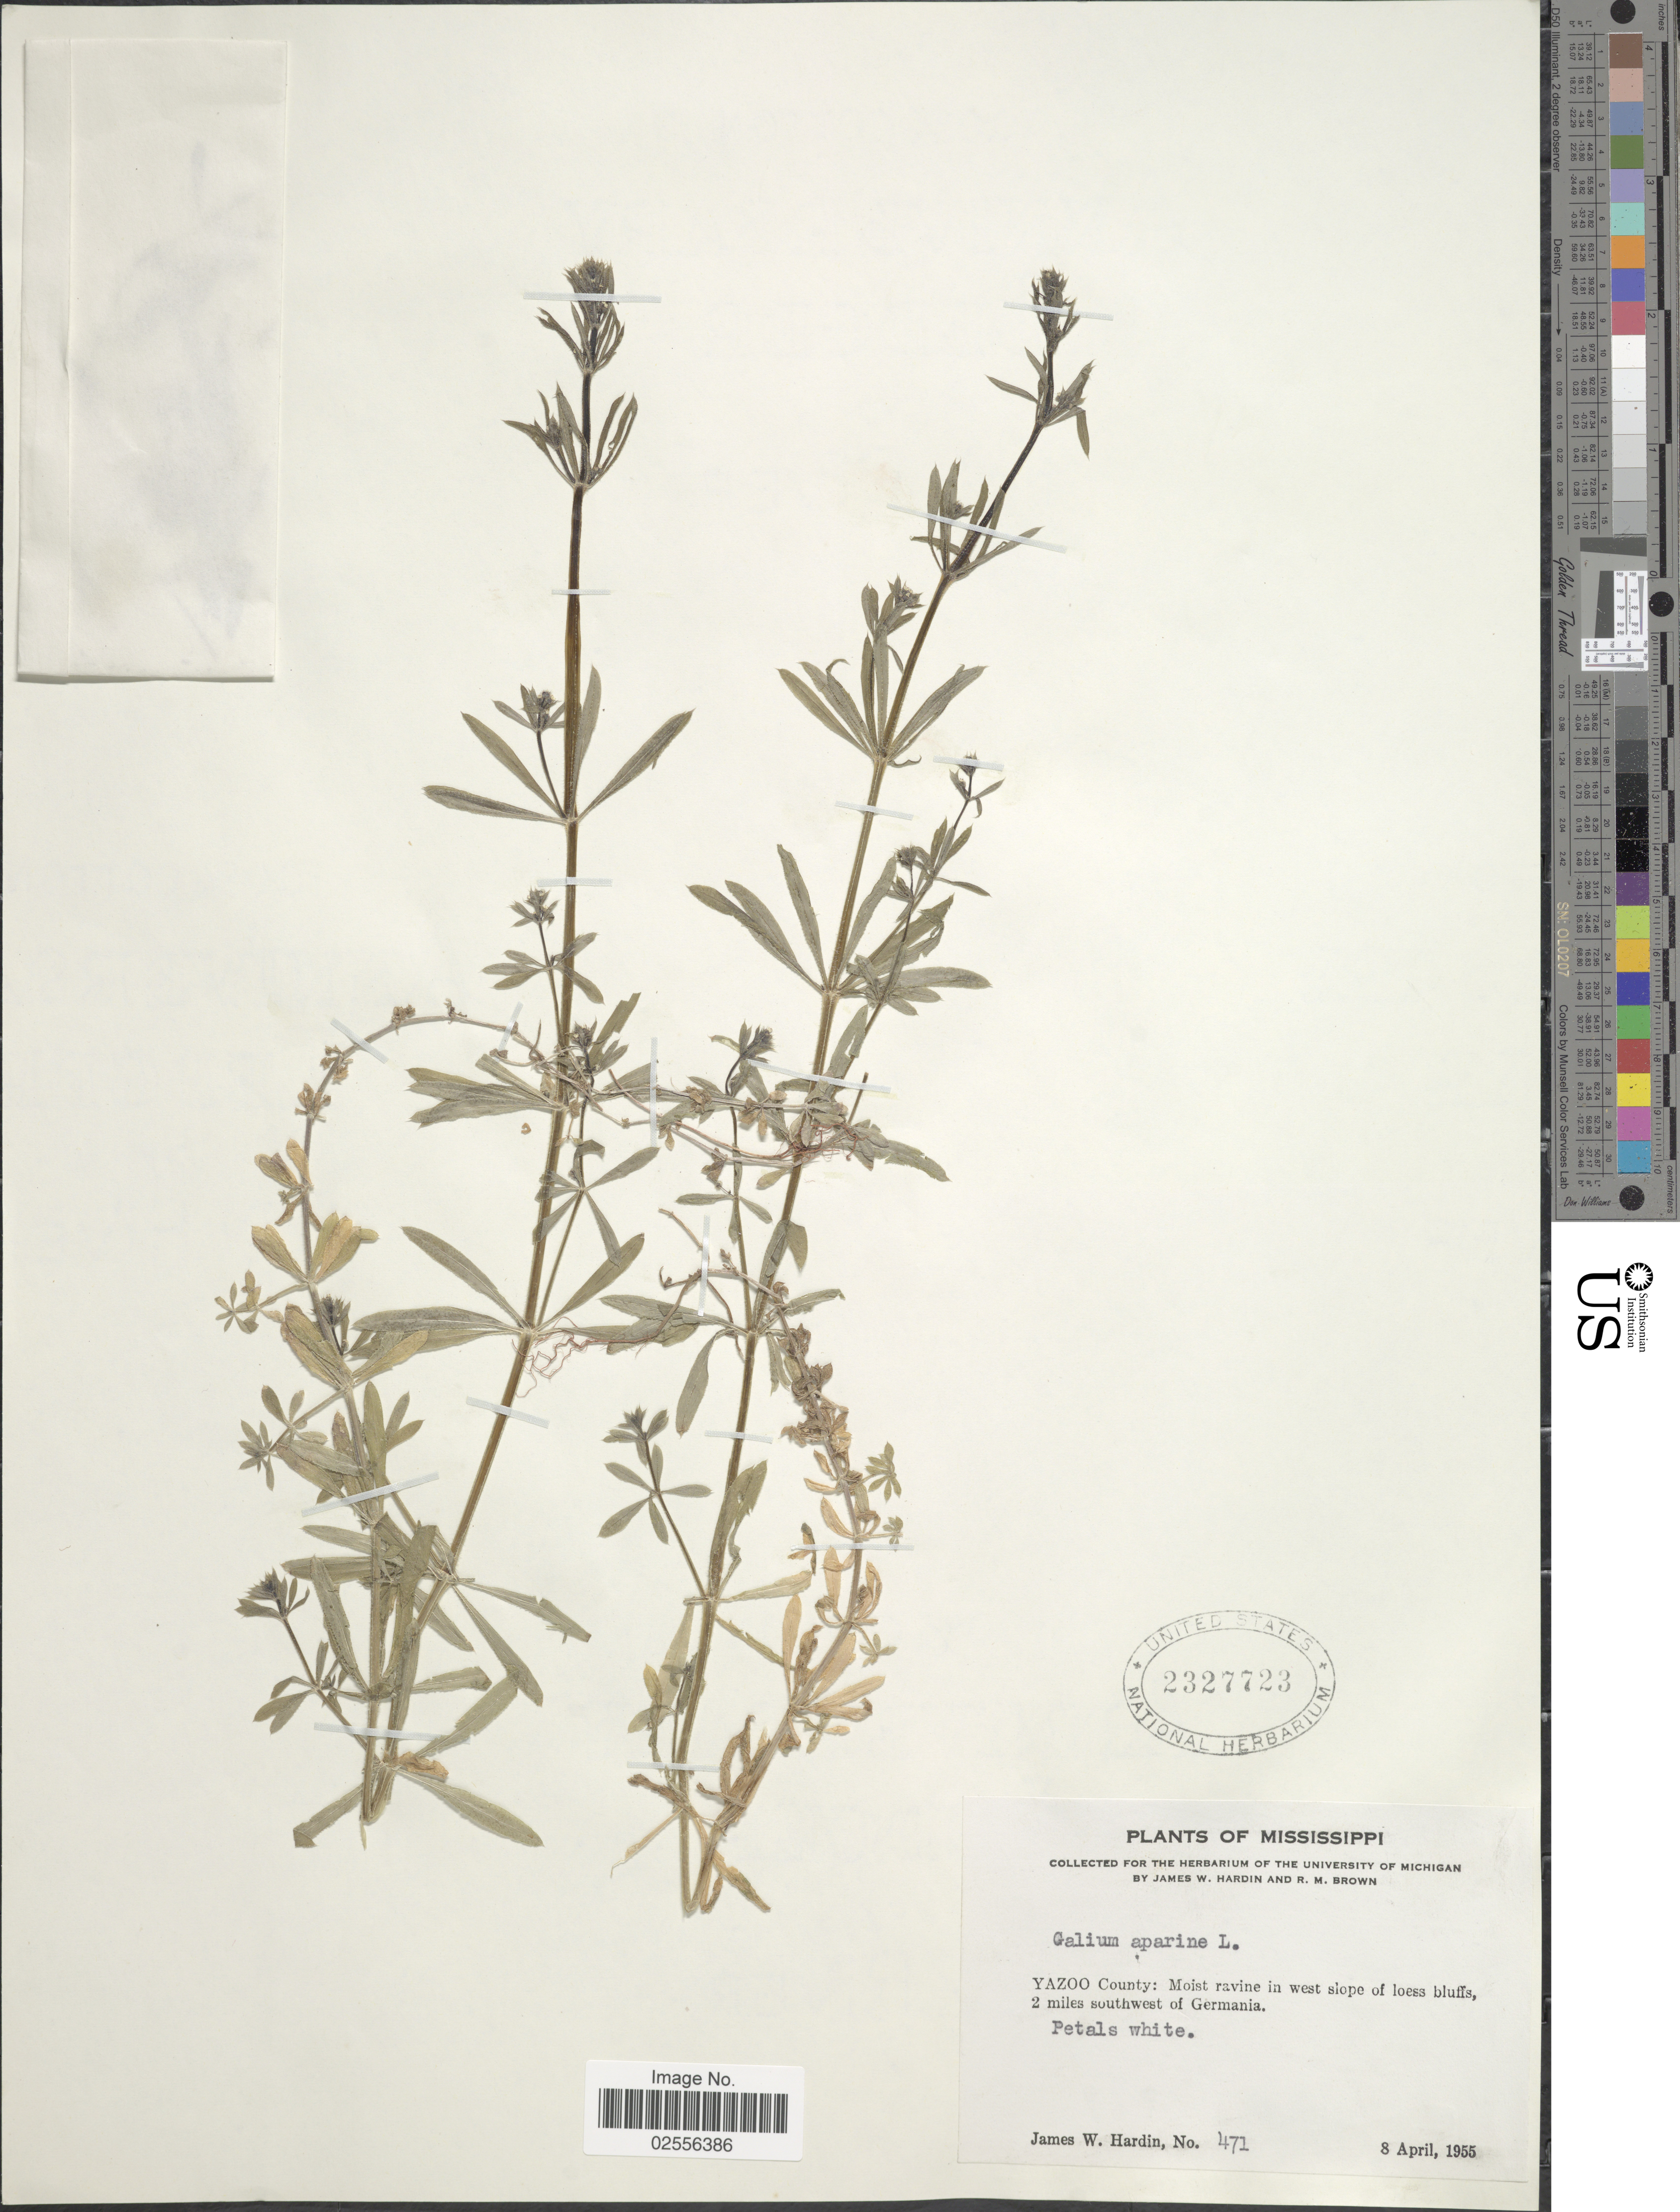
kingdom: Plantae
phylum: Tracheophyta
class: Magnoliopsida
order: Gentianales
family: Rubiaceae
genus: Galium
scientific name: Galium aparine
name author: L.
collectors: J. W. Hardin & R. M. Brown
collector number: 471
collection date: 1955-04-08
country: United States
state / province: Mississippi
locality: Yazoo County: 2 miles southwest of Germania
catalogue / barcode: US 2327723